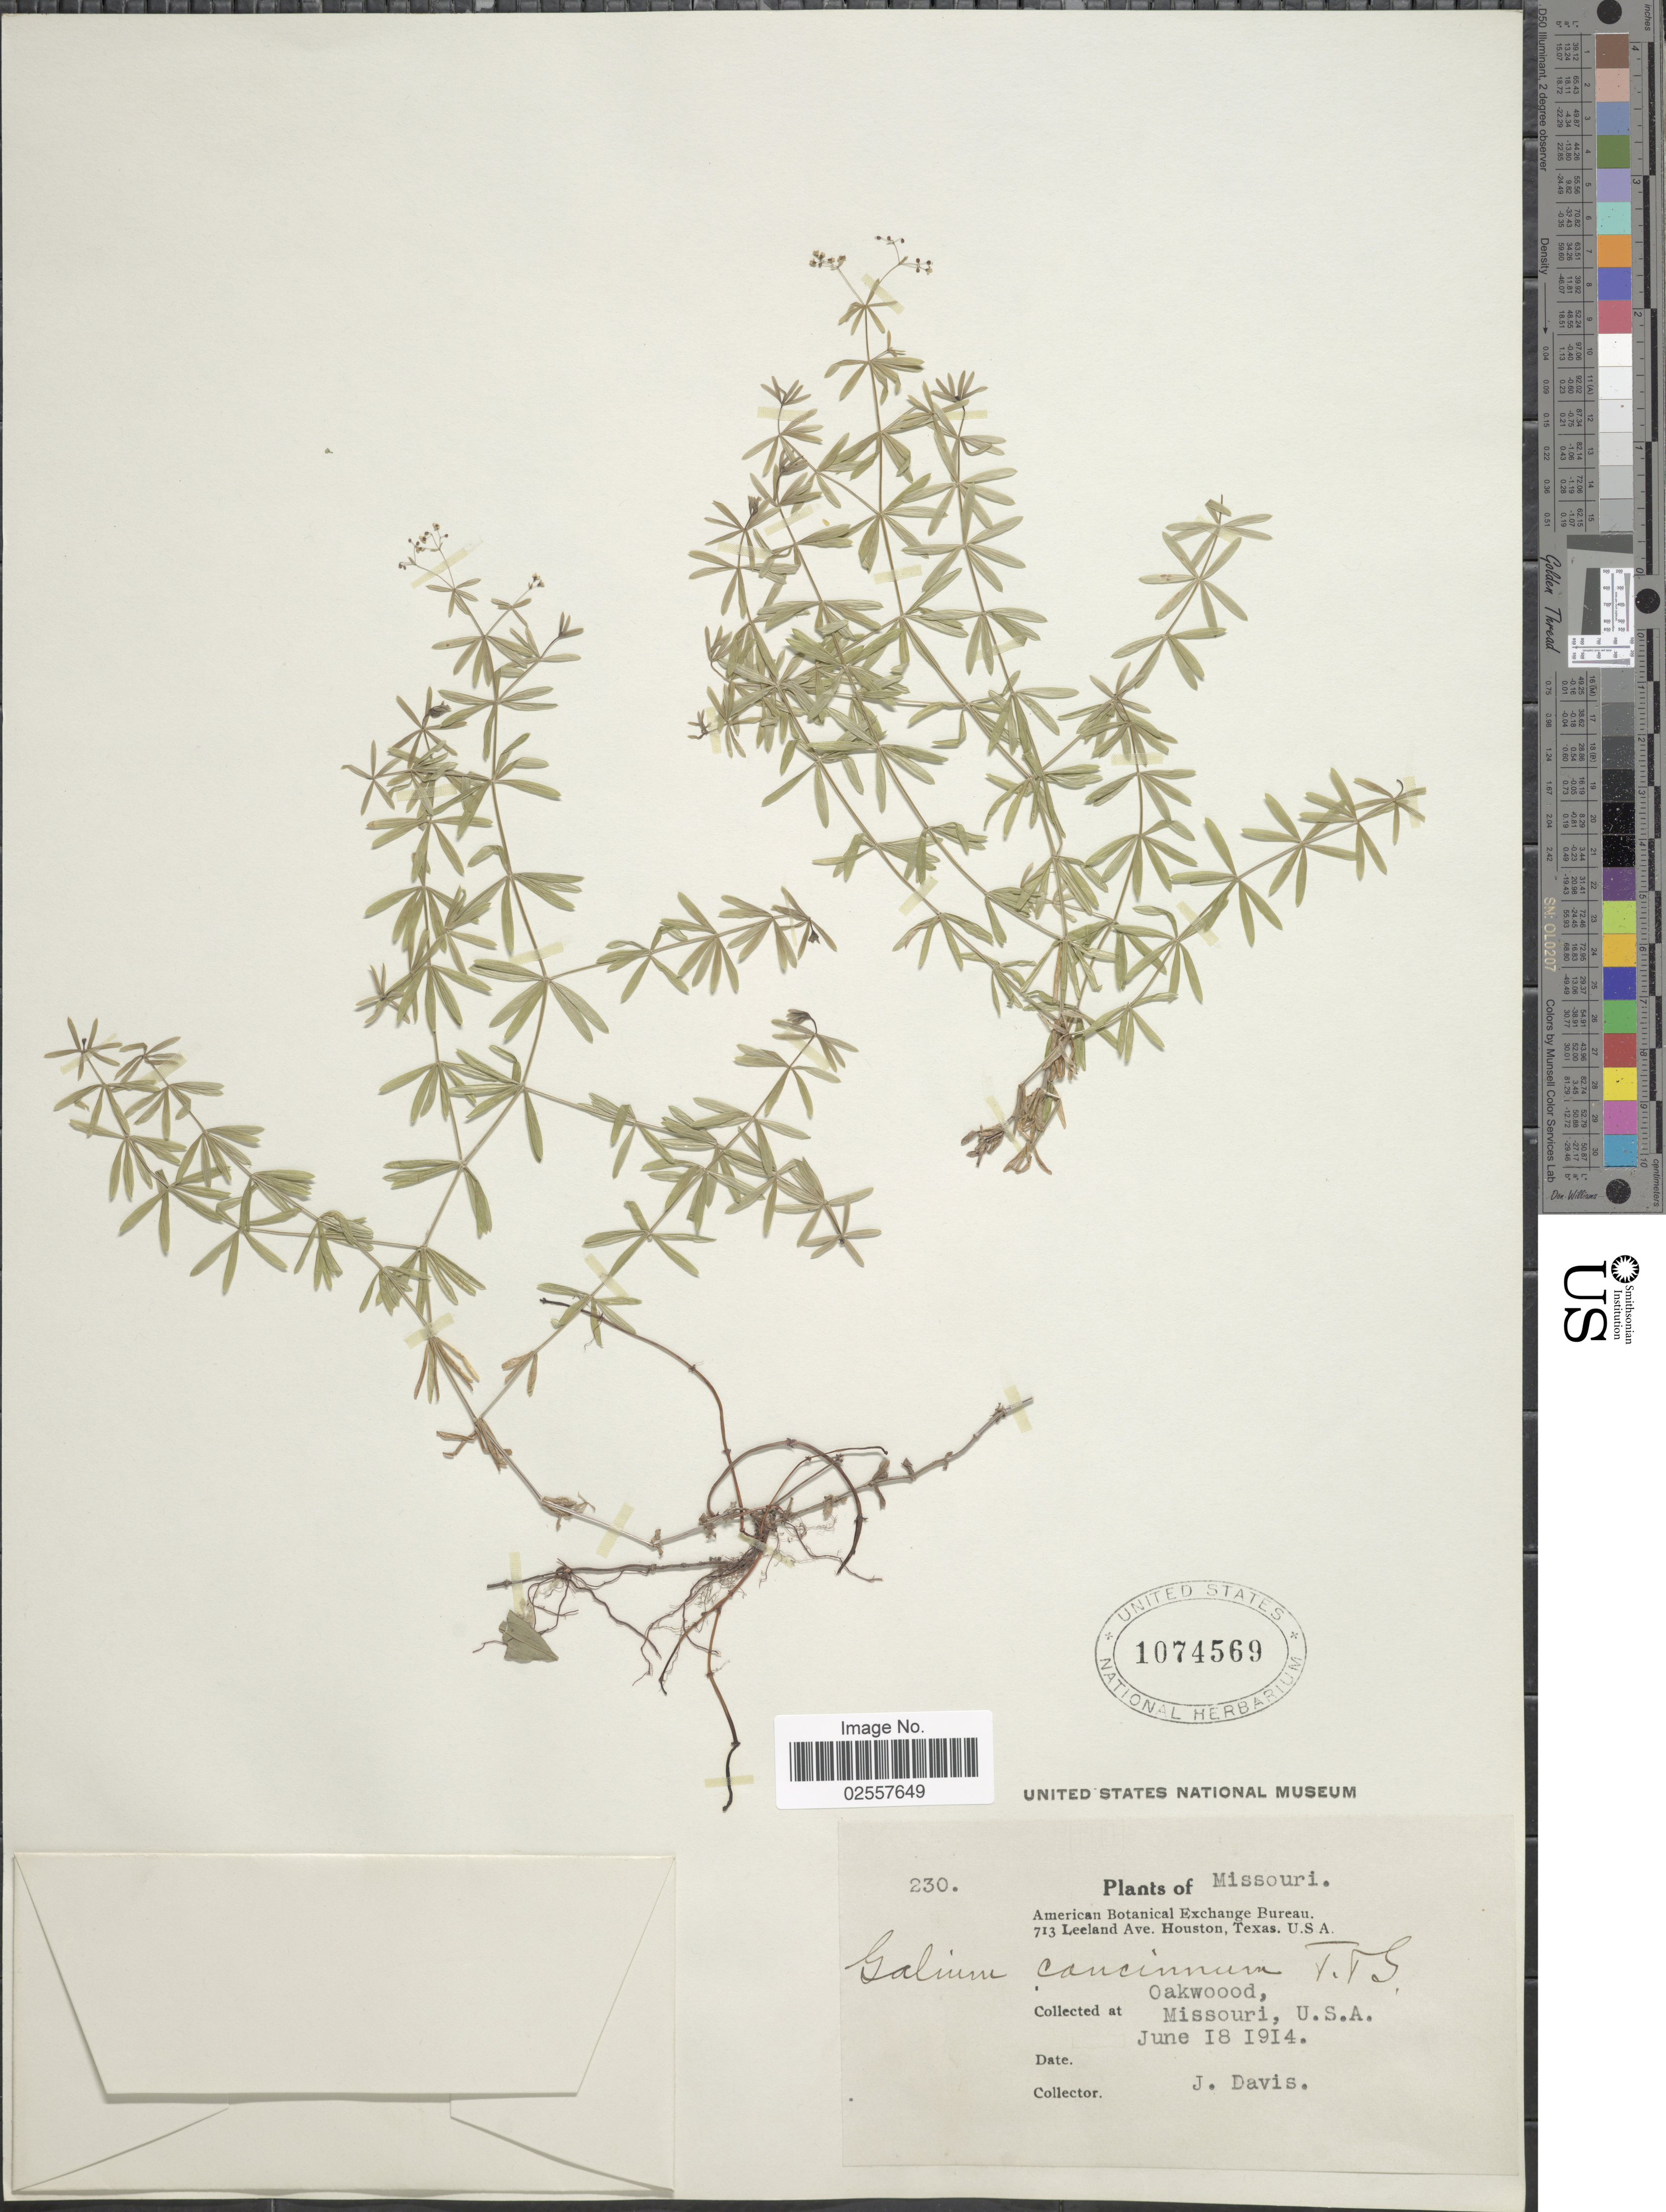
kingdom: Plantae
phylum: Tracheophyta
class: Magnoliopsida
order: Gentianales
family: Rubiaceae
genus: Galium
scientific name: Galium concinnum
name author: Torr. & A. Gray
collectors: J. Davis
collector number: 230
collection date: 1914-06-18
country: United States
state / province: Missouri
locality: Oakwood, Missouri, U.S.A.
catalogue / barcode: US 1074569